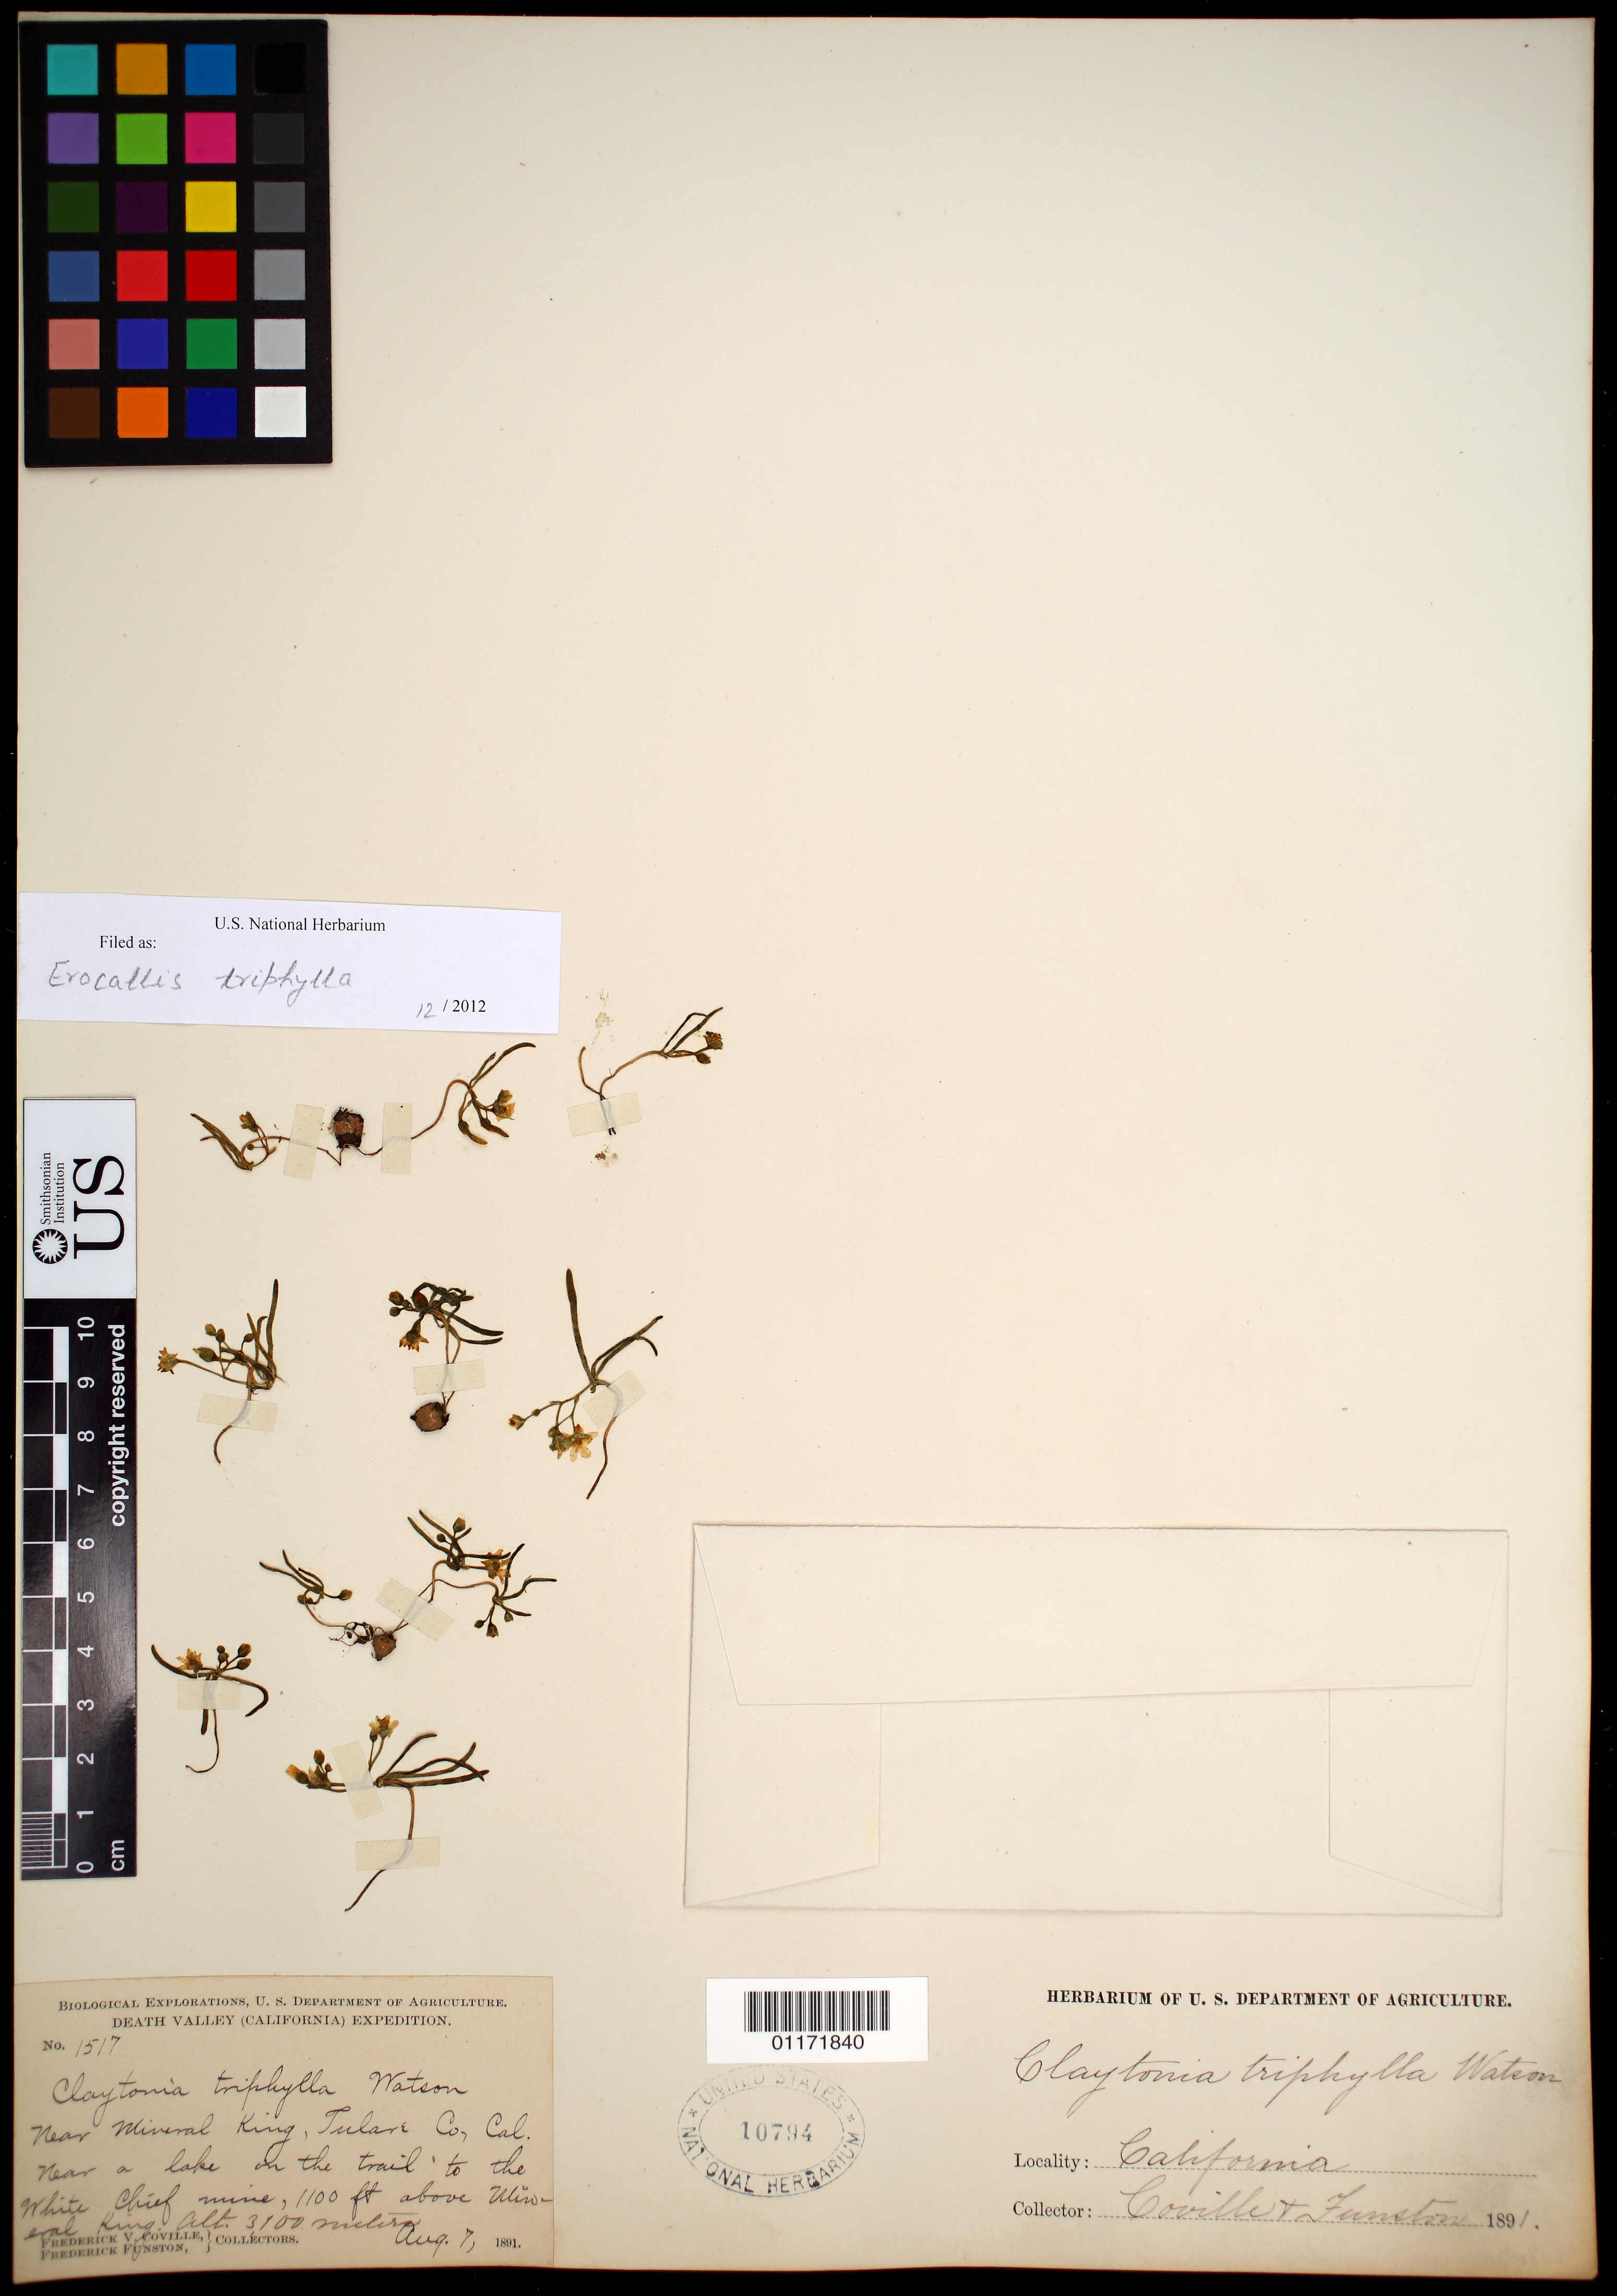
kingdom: Plantae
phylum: Tracheophyta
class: Magnoliopsida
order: Caryophyllales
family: Montiaceae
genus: Erocallis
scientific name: Erocallis triphylla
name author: (S. Watson) Rydb.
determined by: Strong, Mark T., (BOT), Smithsonian Institution - National Museum of Natural History (UNITED STATES)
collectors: F. V. Coville & F. Funston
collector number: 1517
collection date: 1891-08-07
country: United States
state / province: California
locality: Near Mineral King, near a lake on the trail to the White Chief Mine, above Mineral King.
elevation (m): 3100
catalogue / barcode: US 10794